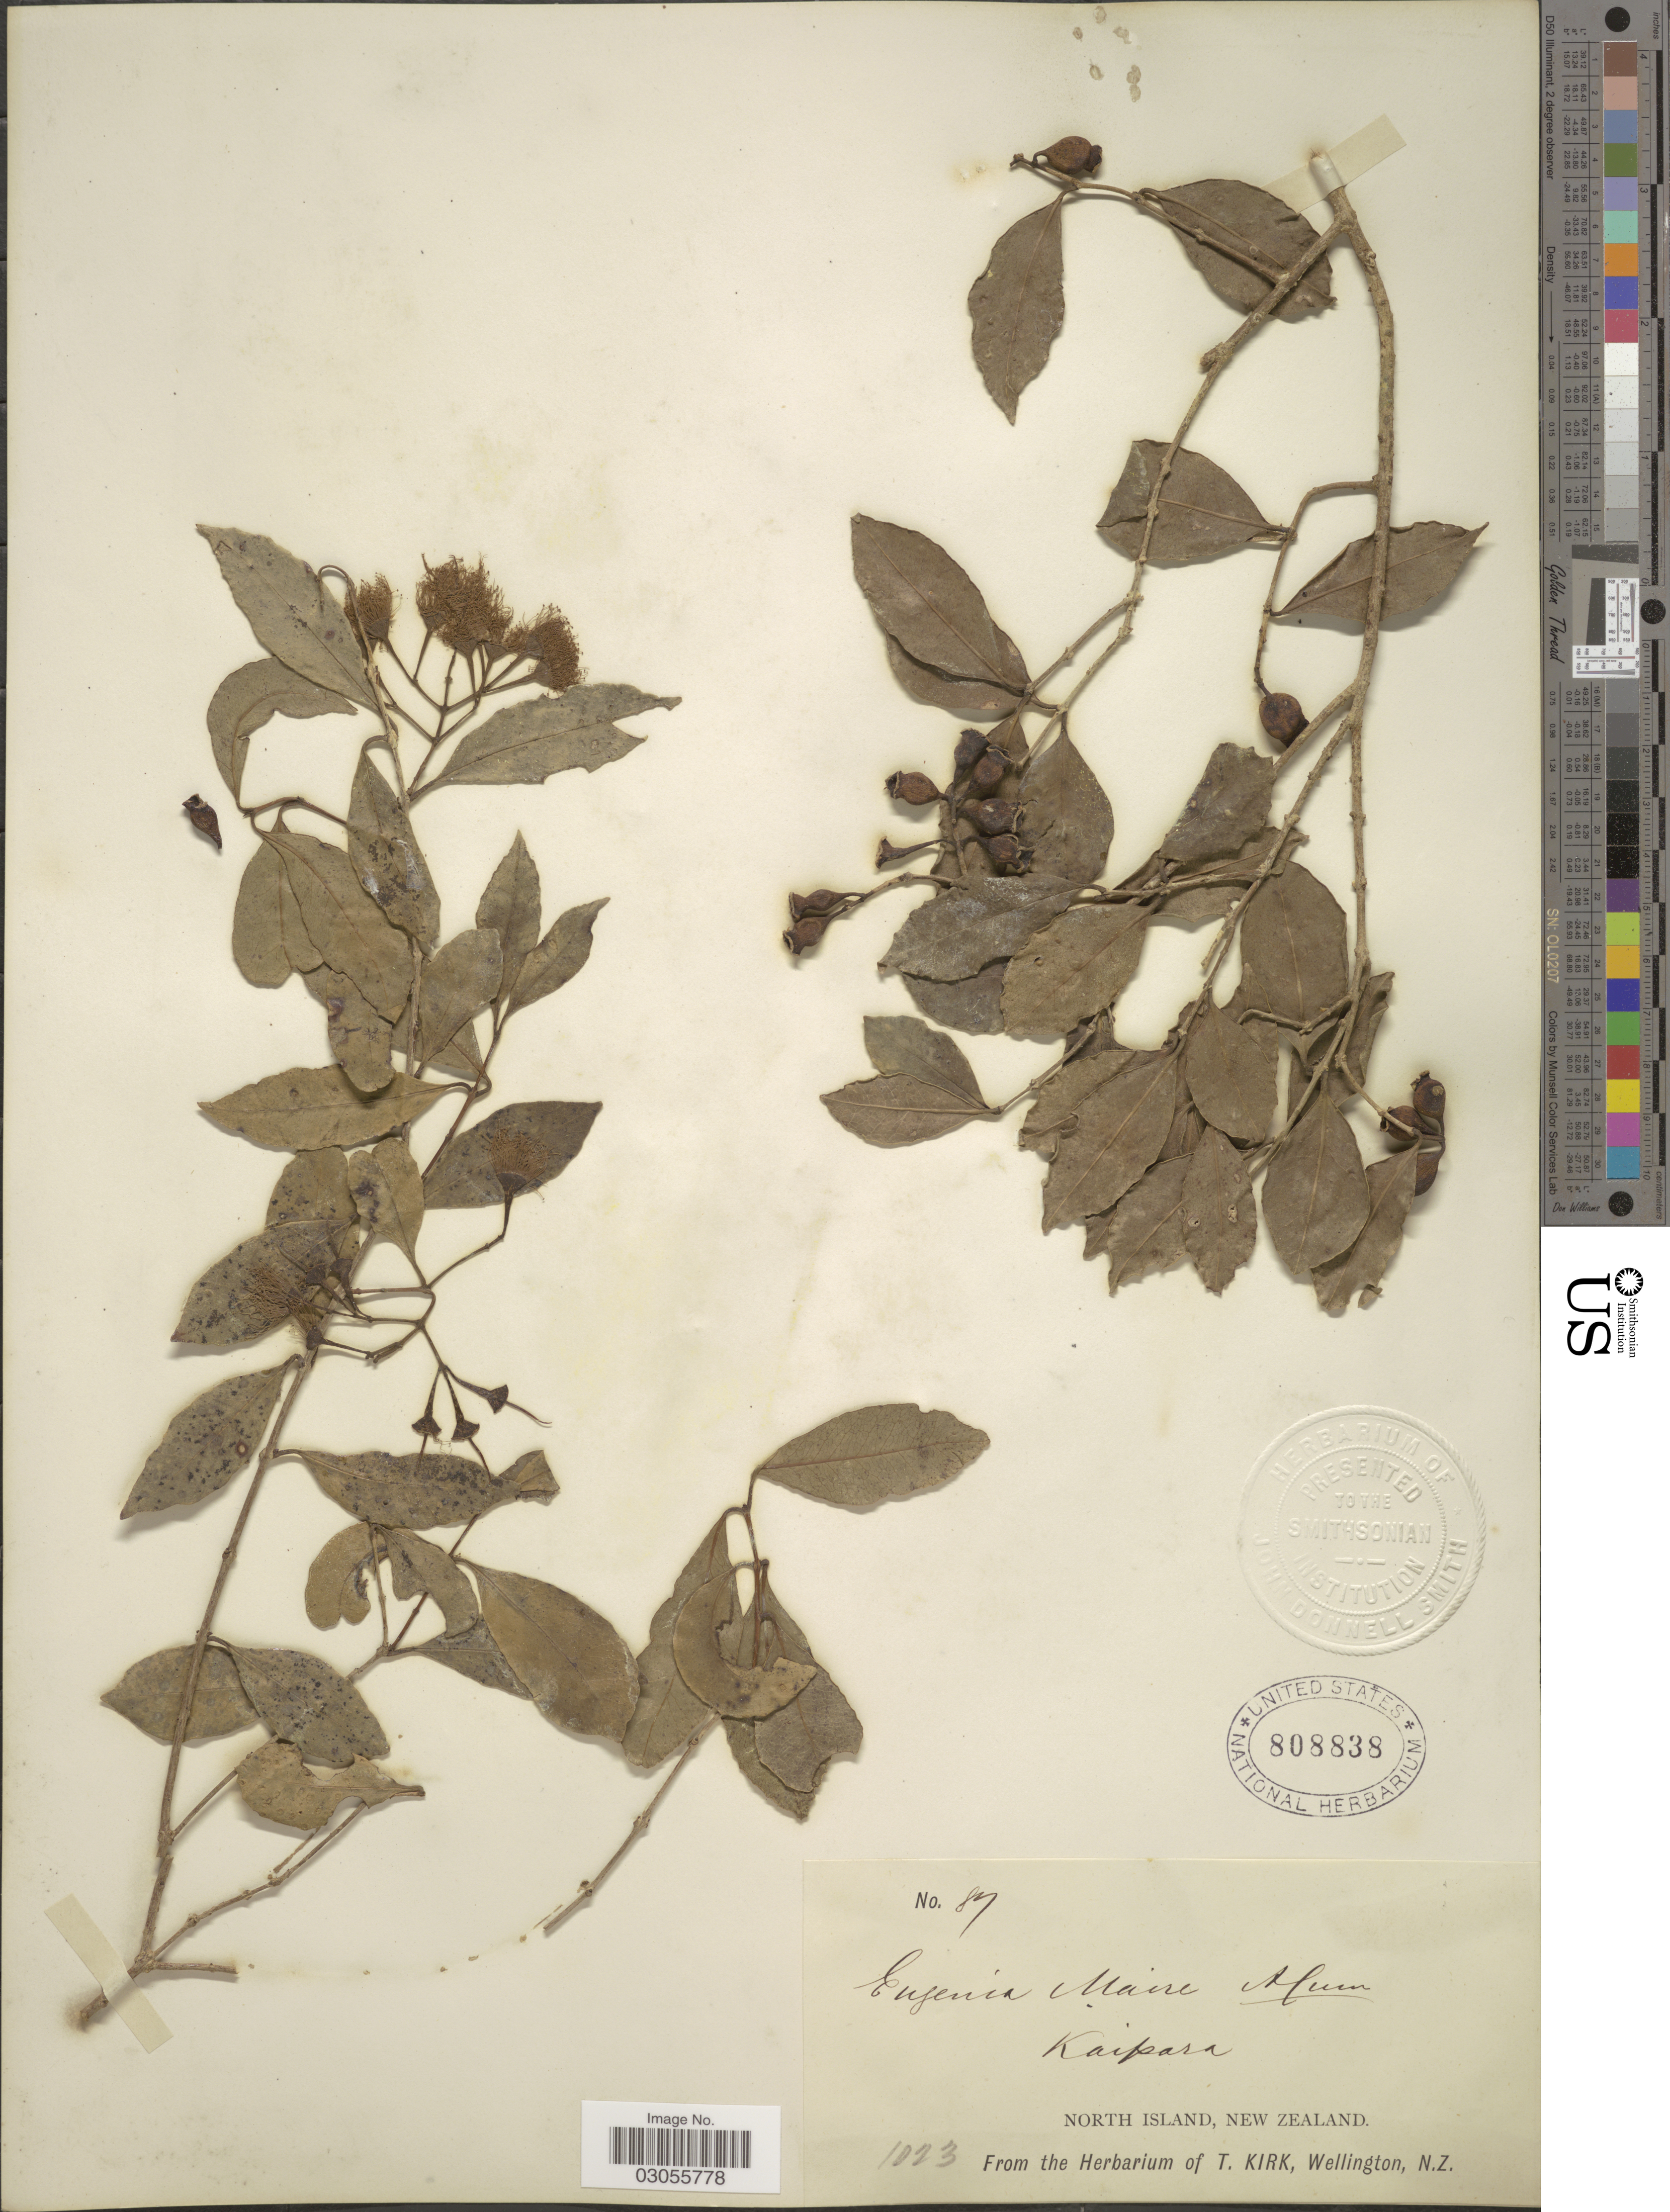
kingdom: Plantae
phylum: Tracheophyta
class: Magnoliopsida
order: Myrtales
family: Myrtaceae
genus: Syzygium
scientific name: Syzygium maire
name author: (A. Cunn.) Sykes & Garn.-Jones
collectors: ex herb. T. Kirk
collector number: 87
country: New Zealand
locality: North Island. Kaipara.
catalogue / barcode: US 808838